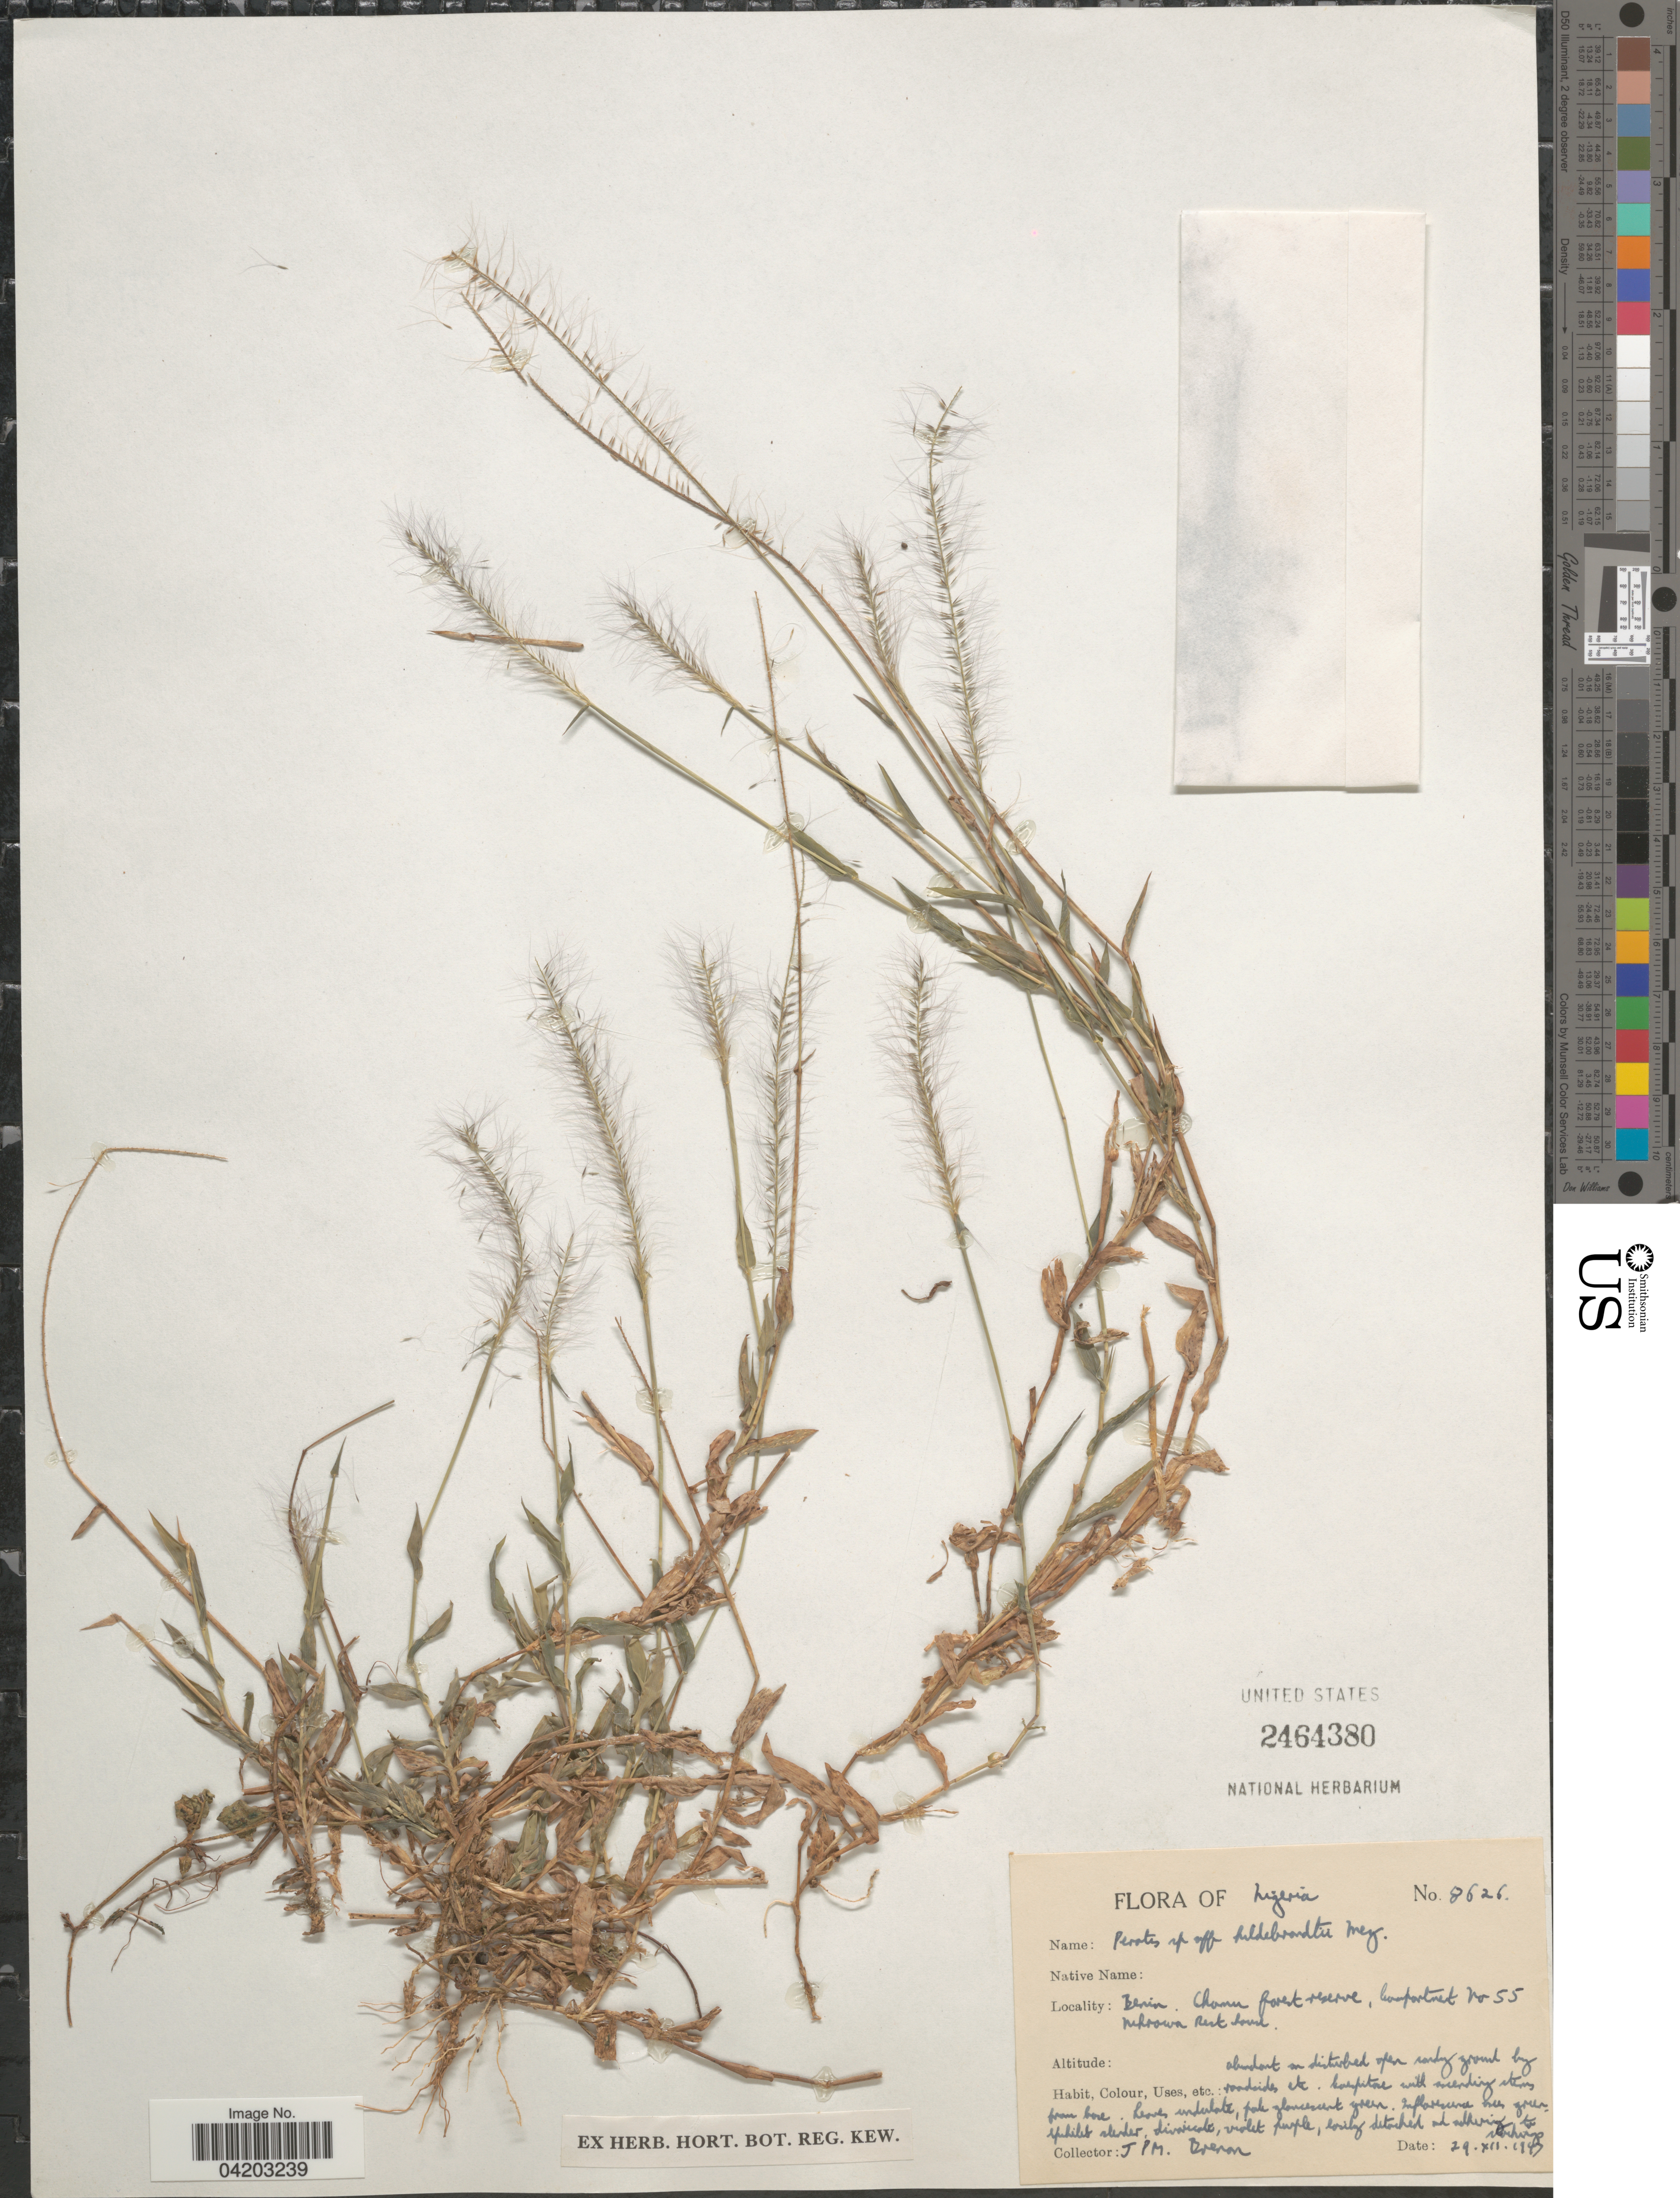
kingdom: Plantae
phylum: Tracheophyta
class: Liliopsida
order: Poales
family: Poaceae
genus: Perotis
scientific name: Perotis hildebrandtii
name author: Mez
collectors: J. Brenan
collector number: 8626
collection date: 1847-12-29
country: Nigeria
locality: Benin. Okomu forest reserve, Compartment no 55 Nikrowa rest house.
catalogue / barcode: US 2464380